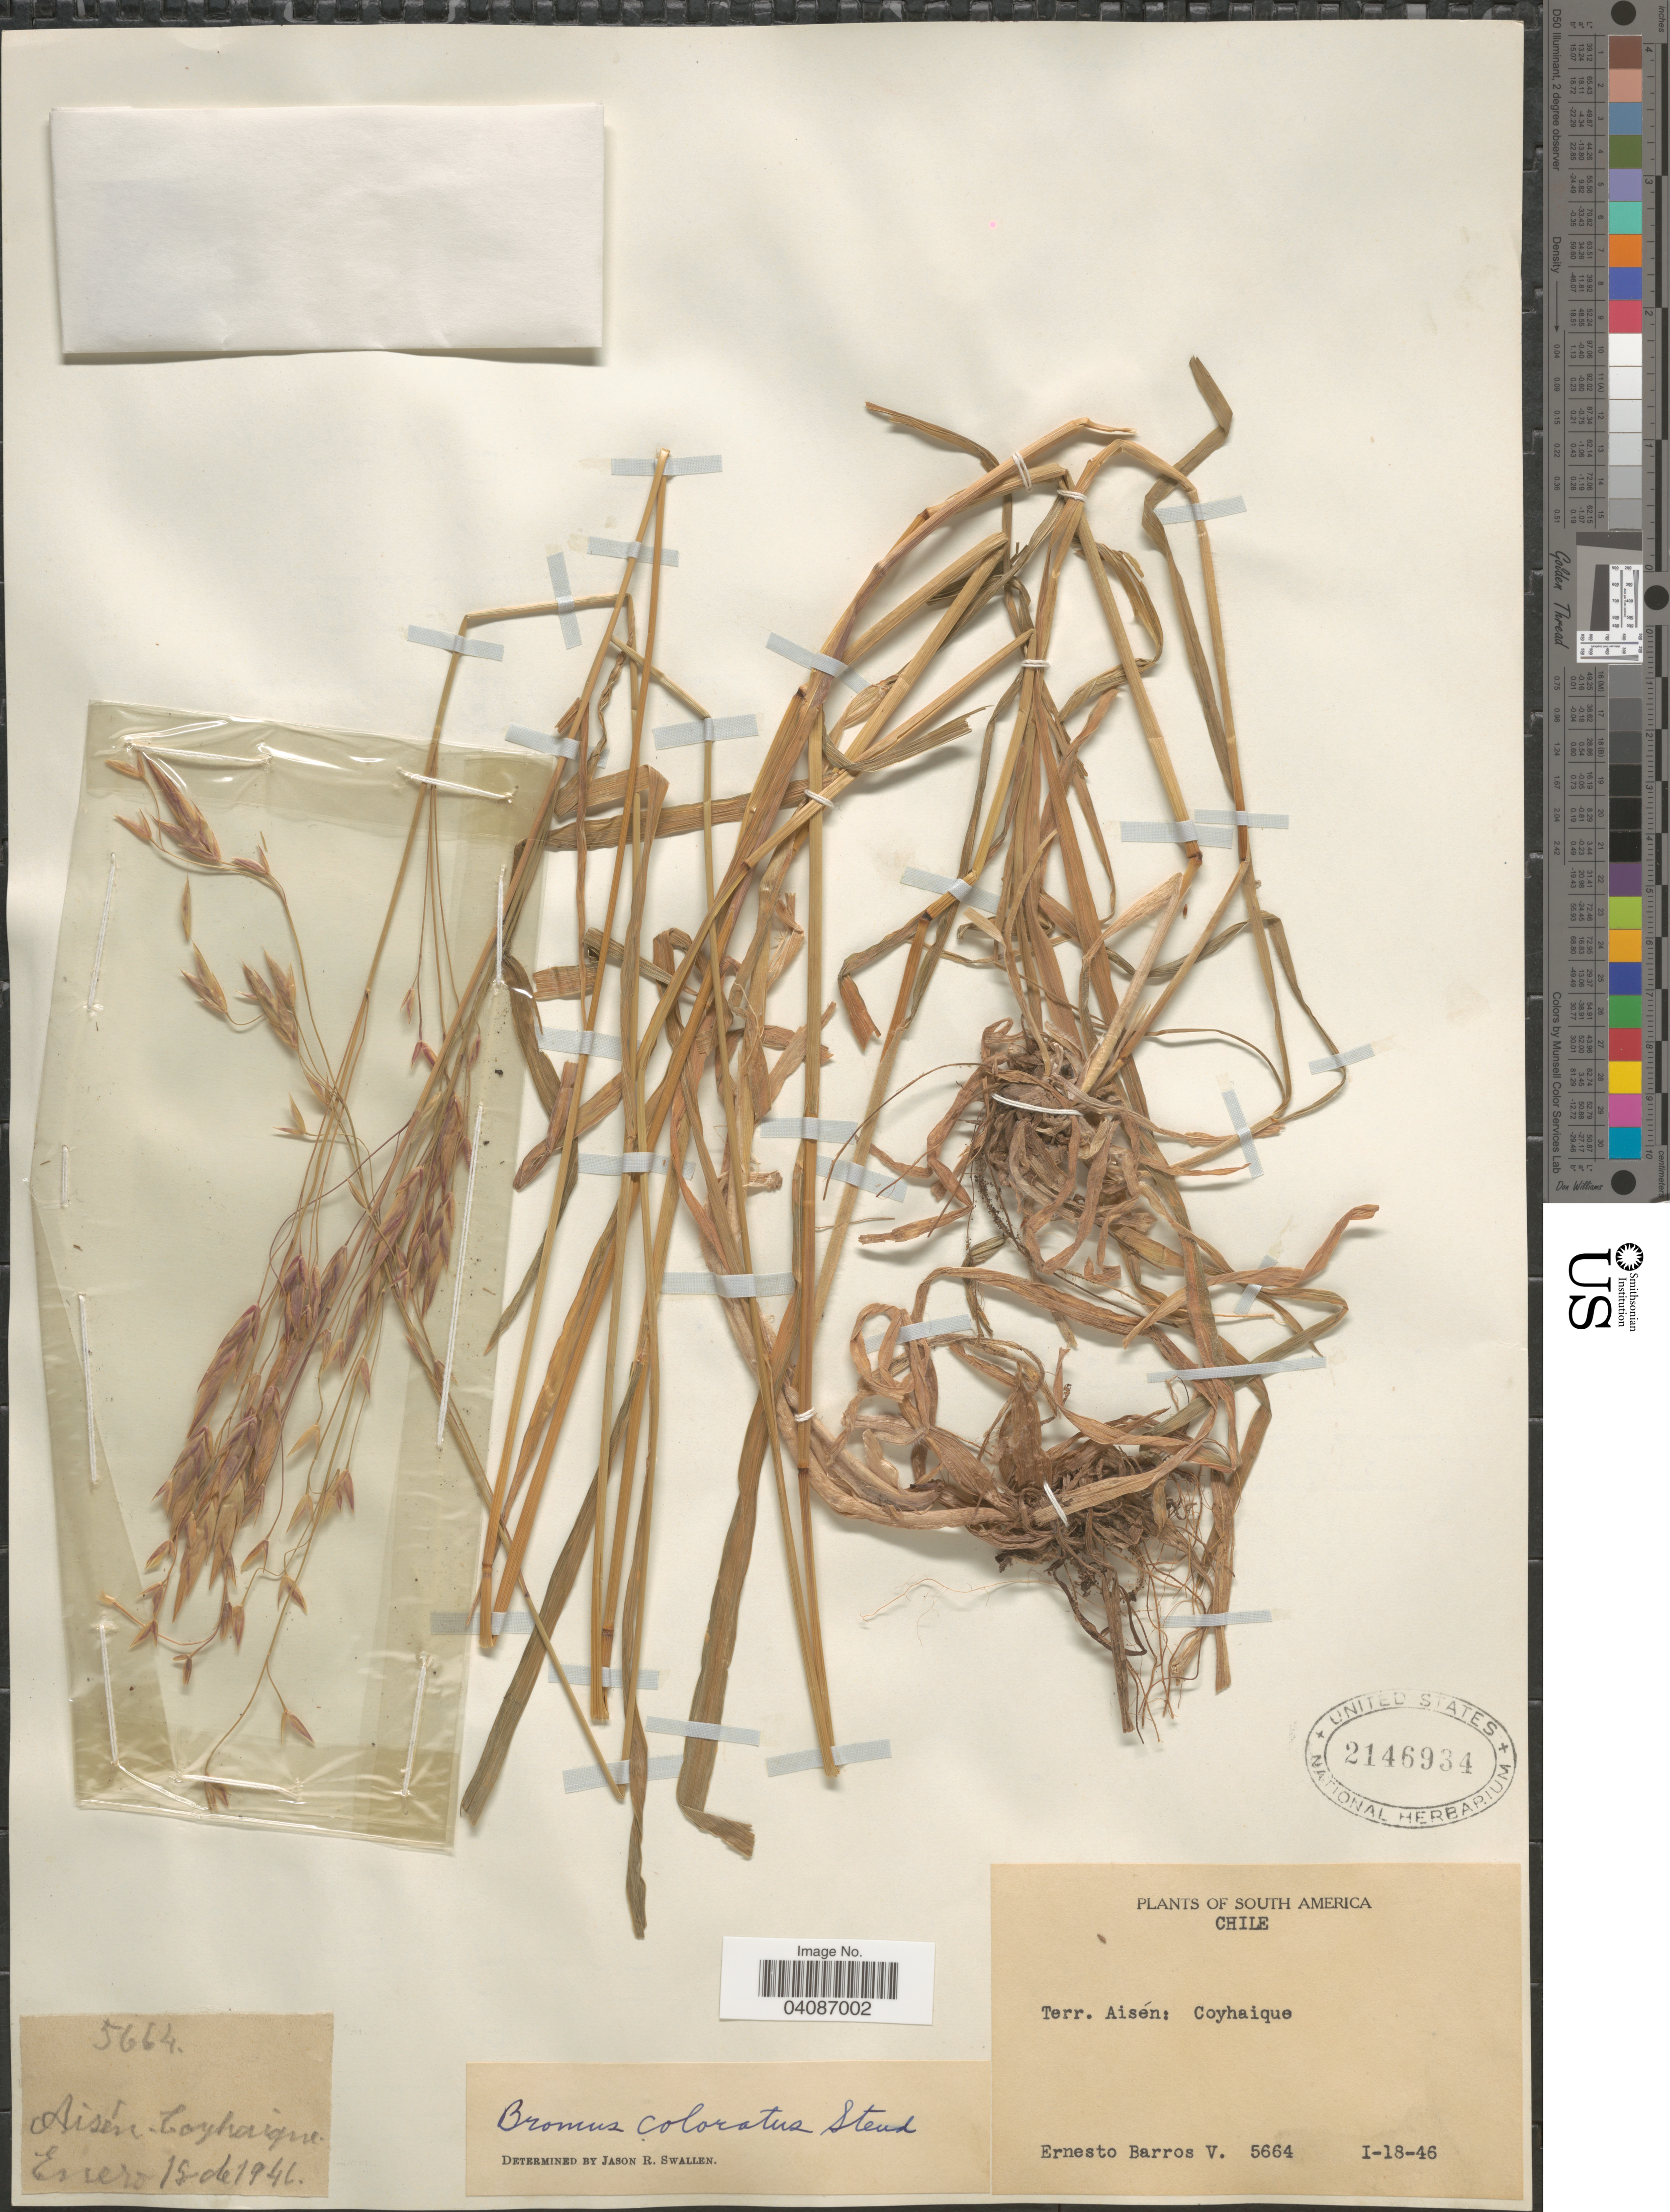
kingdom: Plantae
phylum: Tracheophyta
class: Liliopsida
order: Poales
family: Poaceae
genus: Bromus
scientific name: Bromus coloratus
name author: Steud.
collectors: E. Barros V.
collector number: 5664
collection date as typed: Transcribed d/m/y: 18/1/46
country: Chile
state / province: Aisén (XI)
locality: Coyhaique.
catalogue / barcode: US 2146934